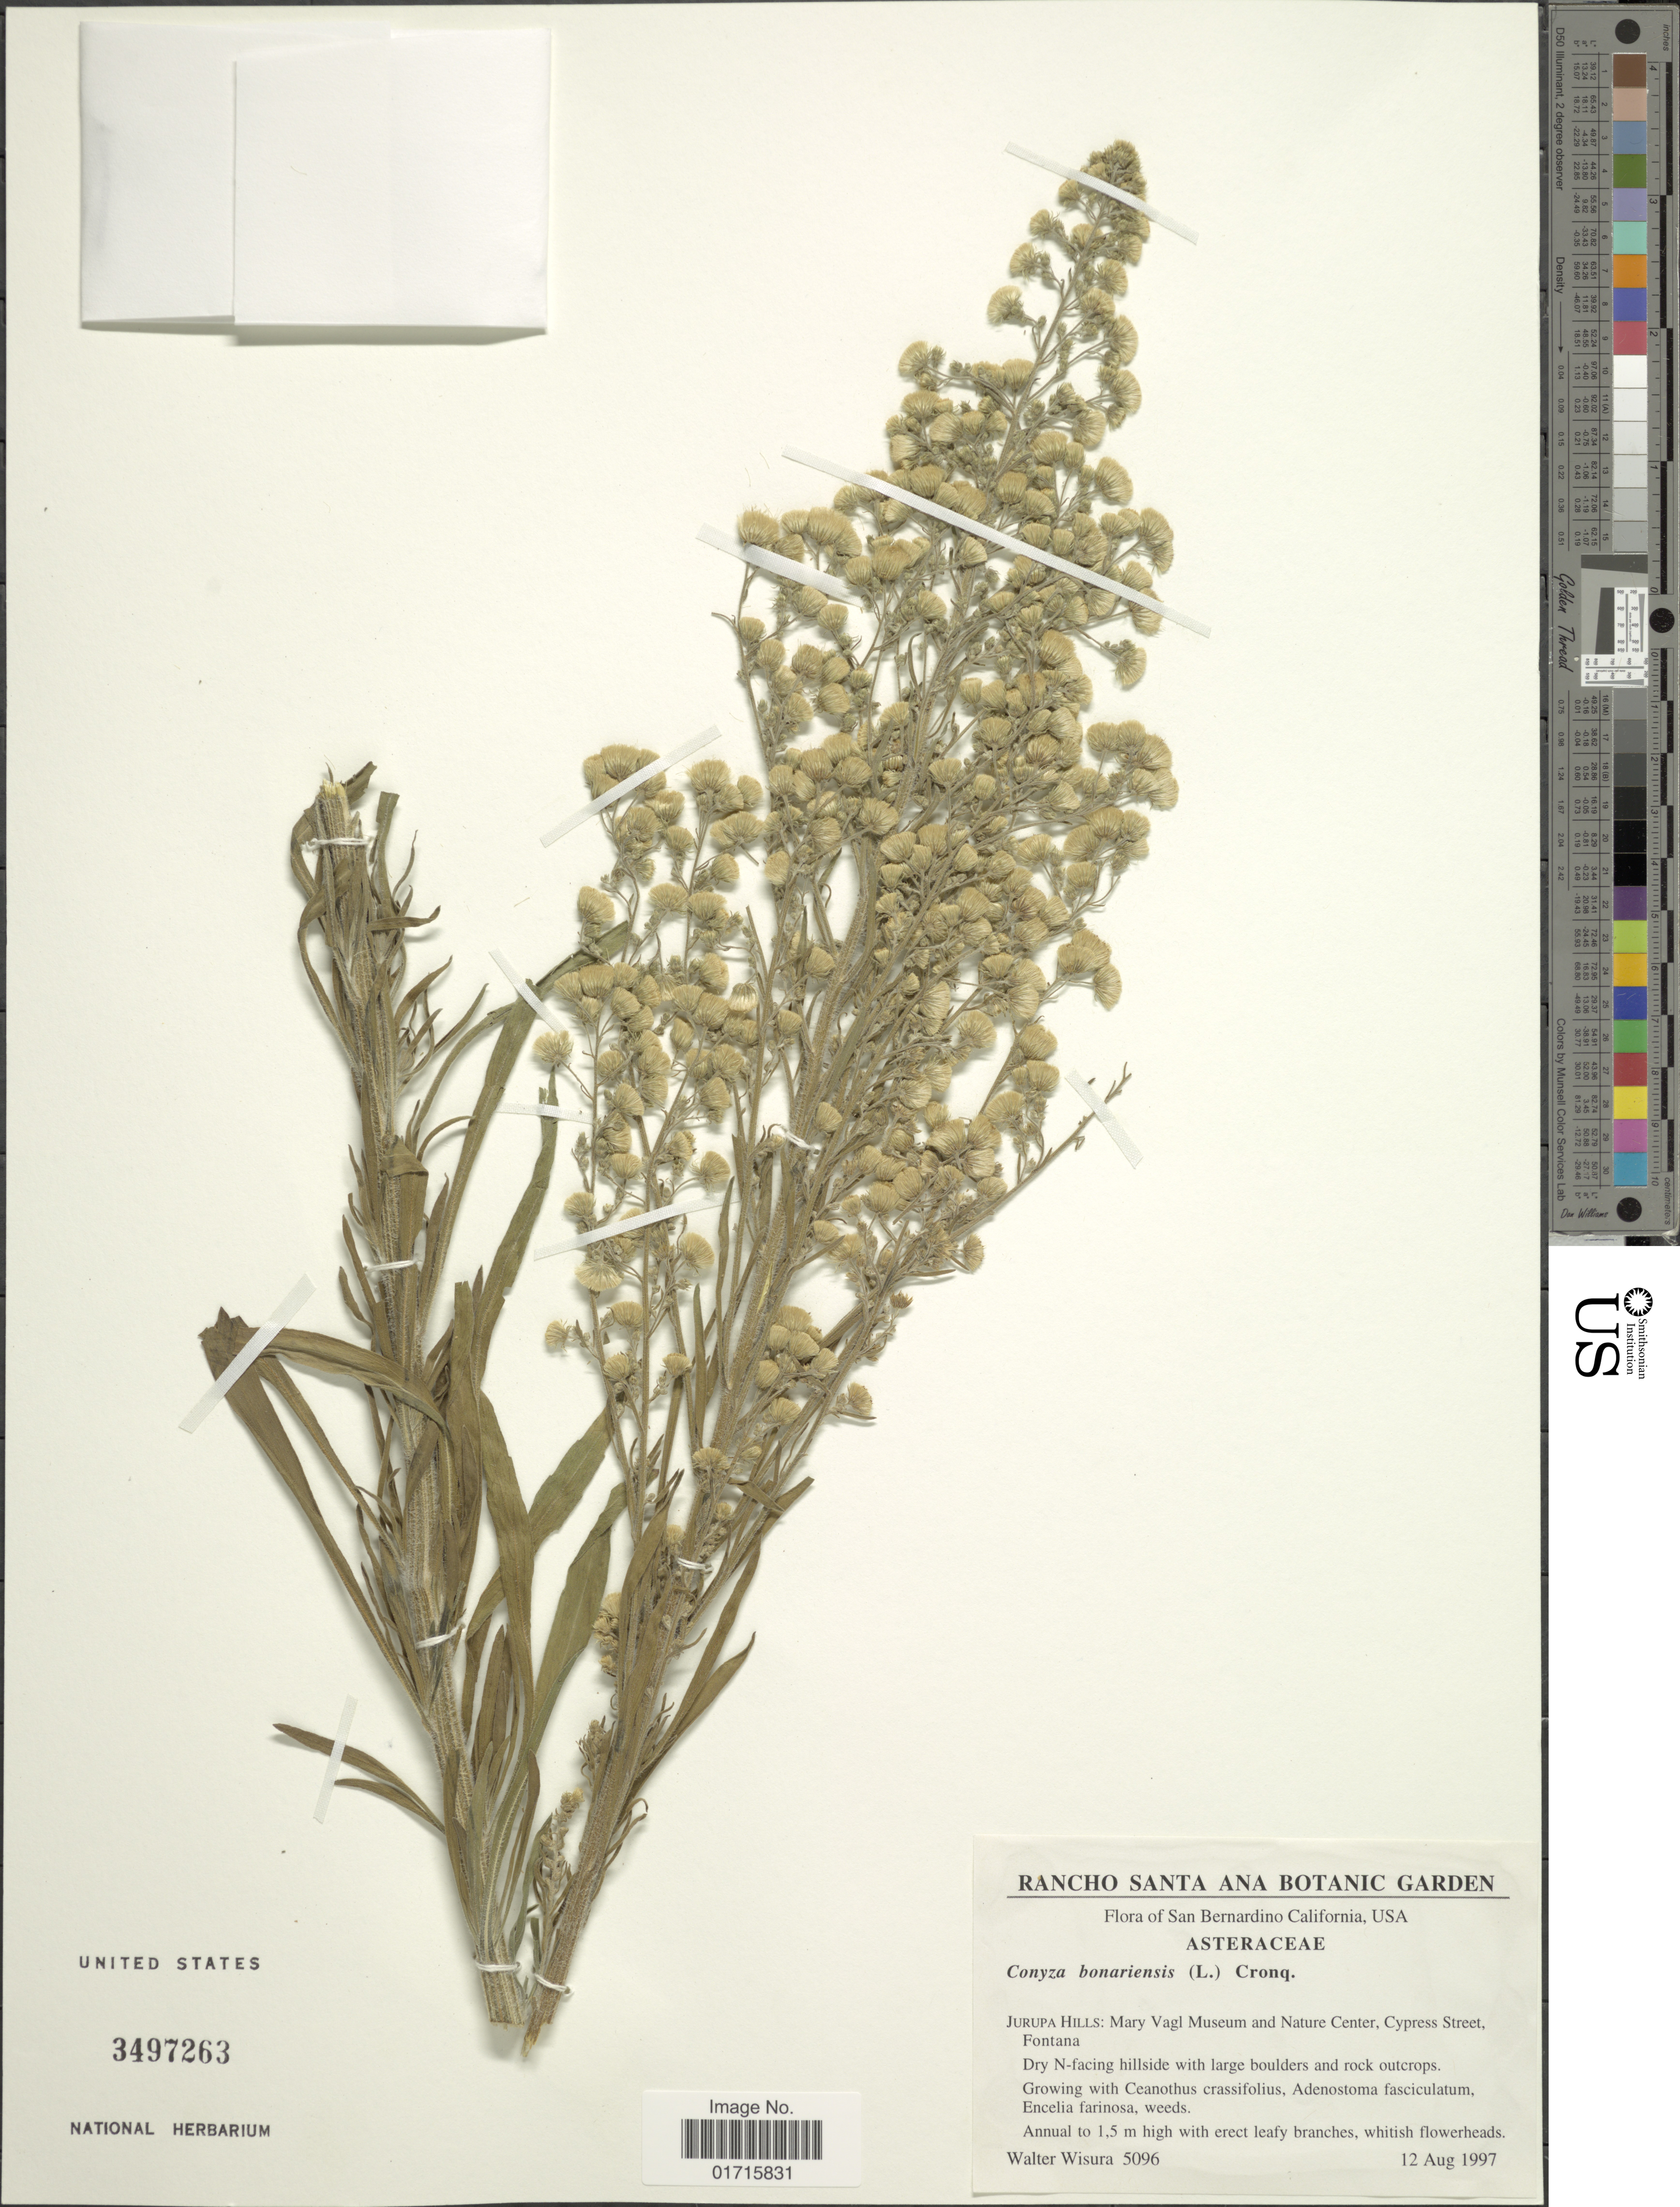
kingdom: Plantae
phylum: Tracheophyta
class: Magnoliopsida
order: Asterales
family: Asteraceae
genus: Conyza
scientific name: Conyza bonariensis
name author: (L.) Cronq.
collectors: W. Wisura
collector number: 5096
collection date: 1997-08-12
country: United States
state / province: California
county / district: San Bernardino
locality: San Bernardino California, USA. jurupa Hills: Mary Vagl Museum and Nature Center, Cypress Street , Fontana. Dry N-facing hillside with large boulders and rock outcrops.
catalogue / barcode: US 3497263